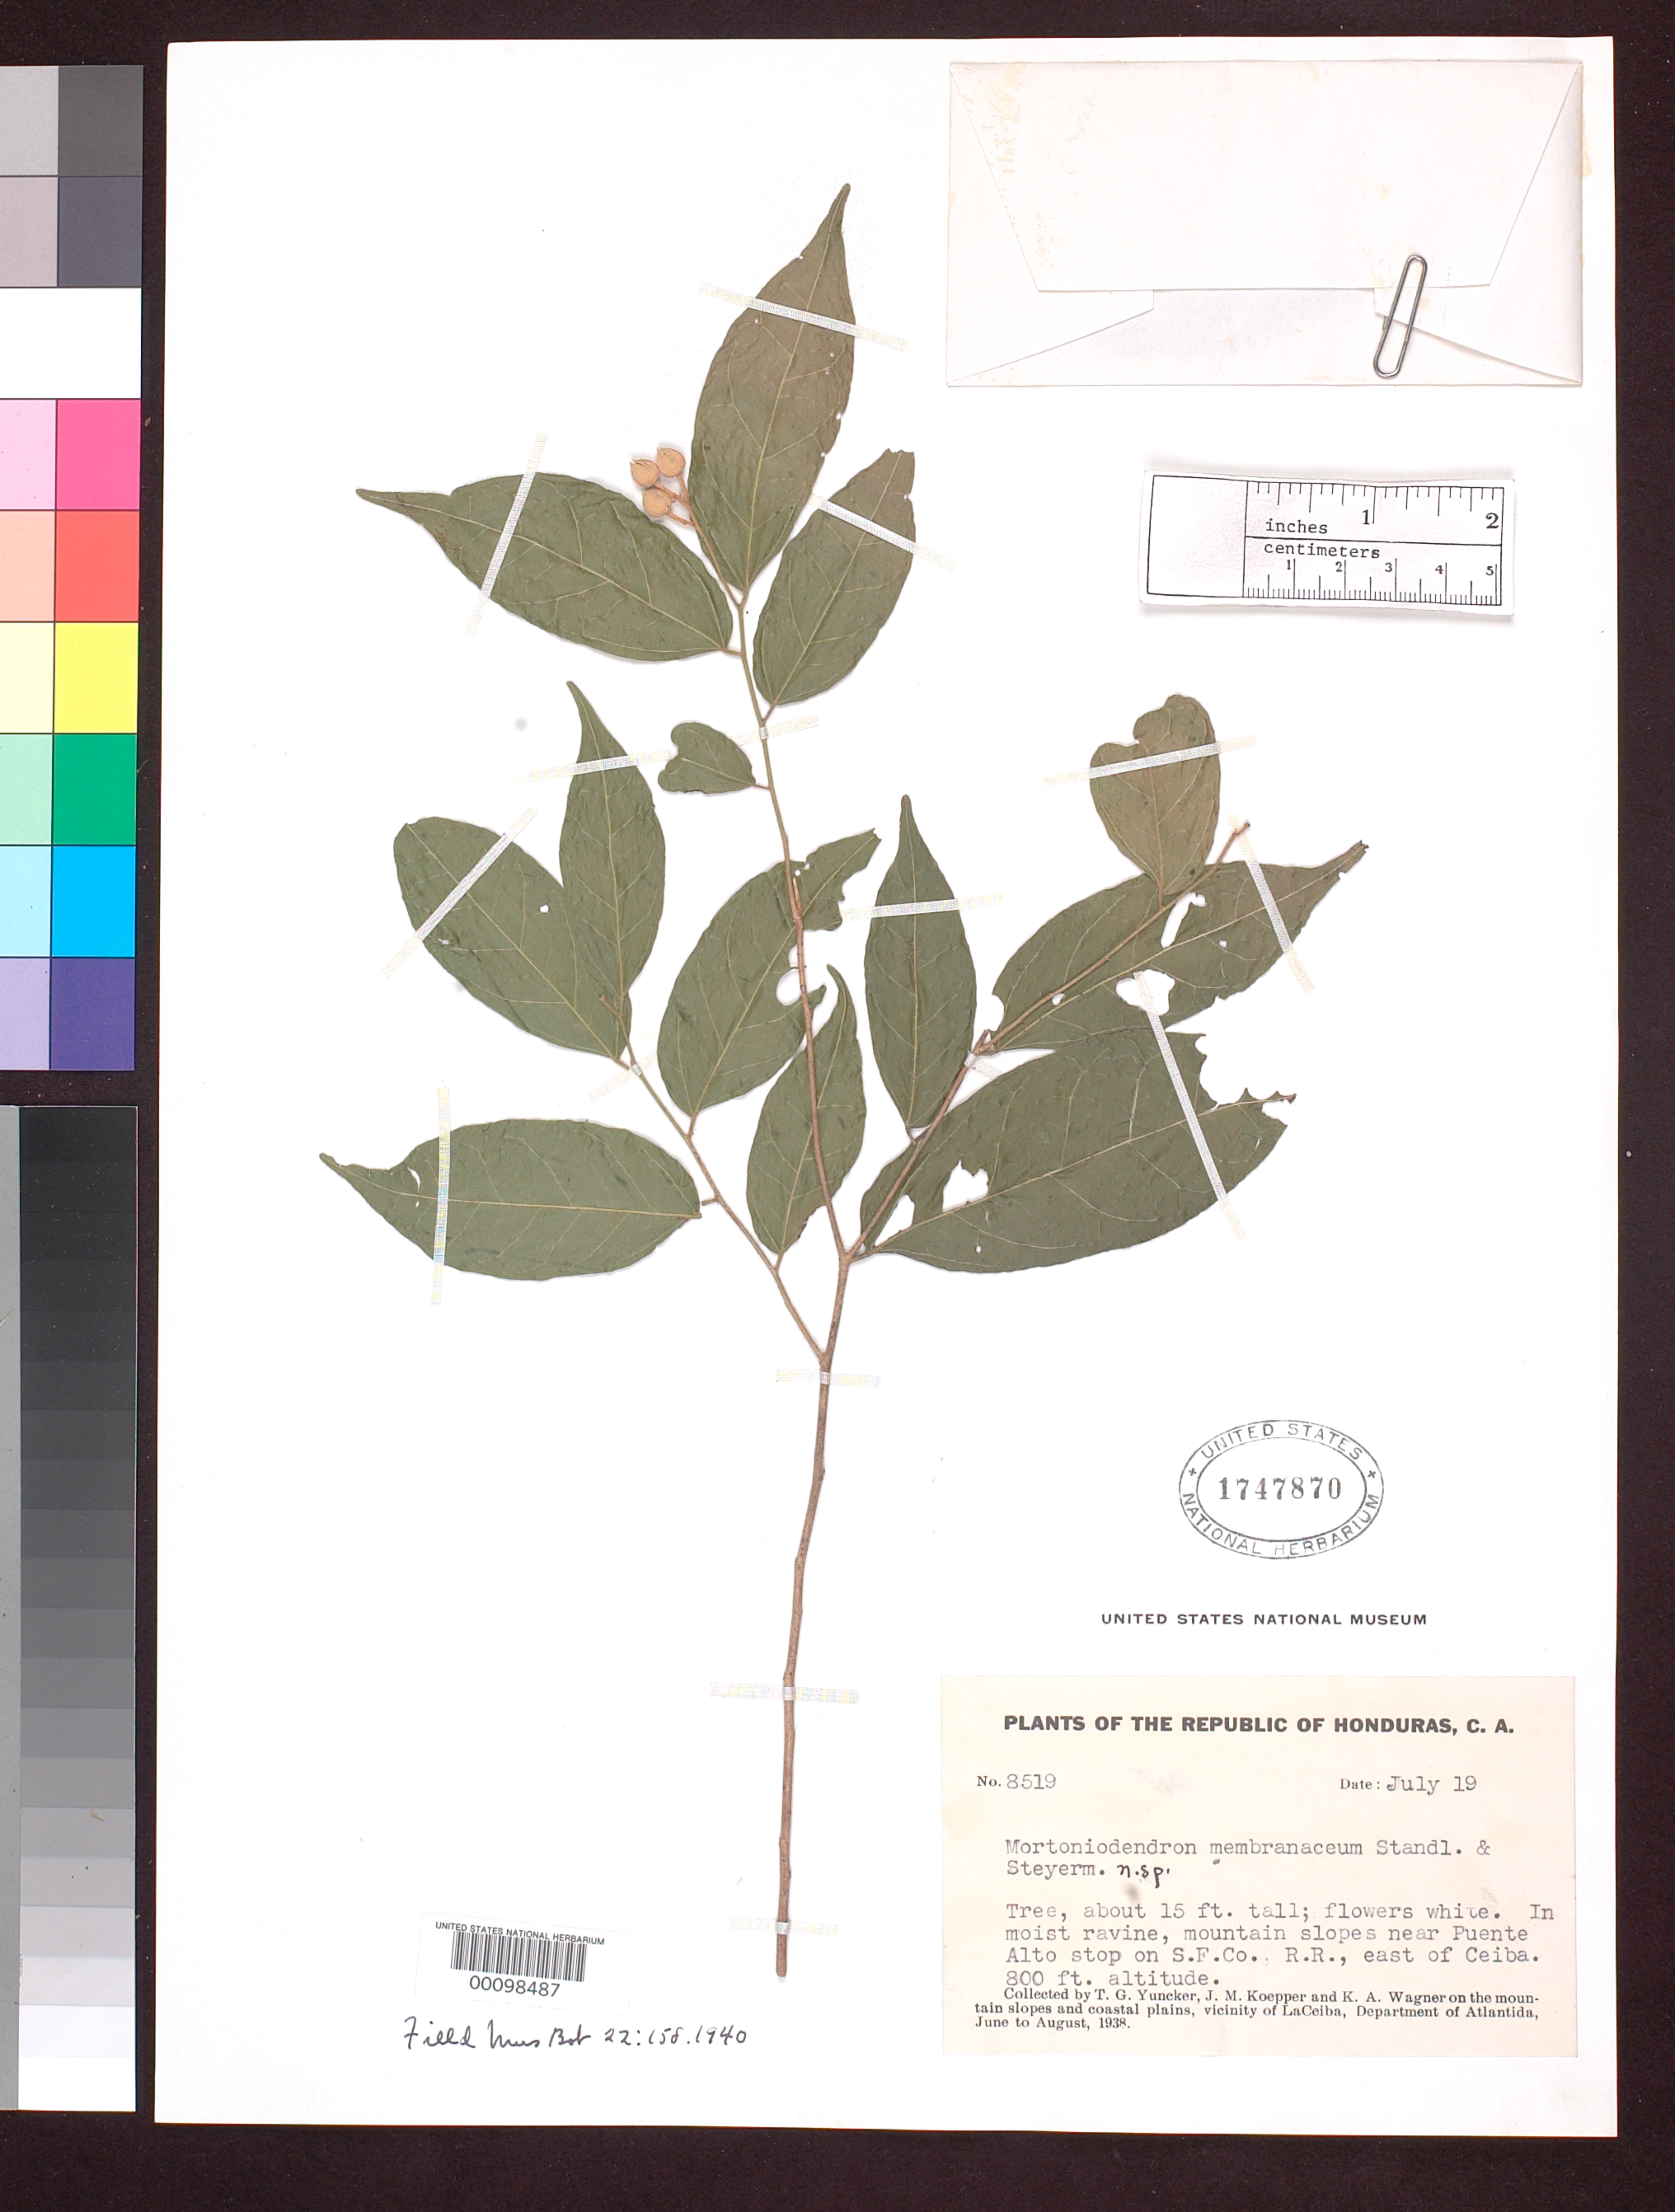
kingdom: Plantae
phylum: Tracheophyta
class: Magnoliopsida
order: Malvales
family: Malvaceae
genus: Mortoniodendron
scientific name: Mortoniodendron membranaceum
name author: Standl. & Steyerm.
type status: Isotype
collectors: T. G. Yuncker, J. M. Koepper & K. A. Wagner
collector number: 8519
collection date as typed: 19 Jul 1938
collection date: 1938-07-19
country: Honduras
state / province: Atlántida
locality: Near Puente Alto stop on S.F. Co. railroad, E of Ceiba.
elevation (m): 244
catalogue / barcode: US 1747870